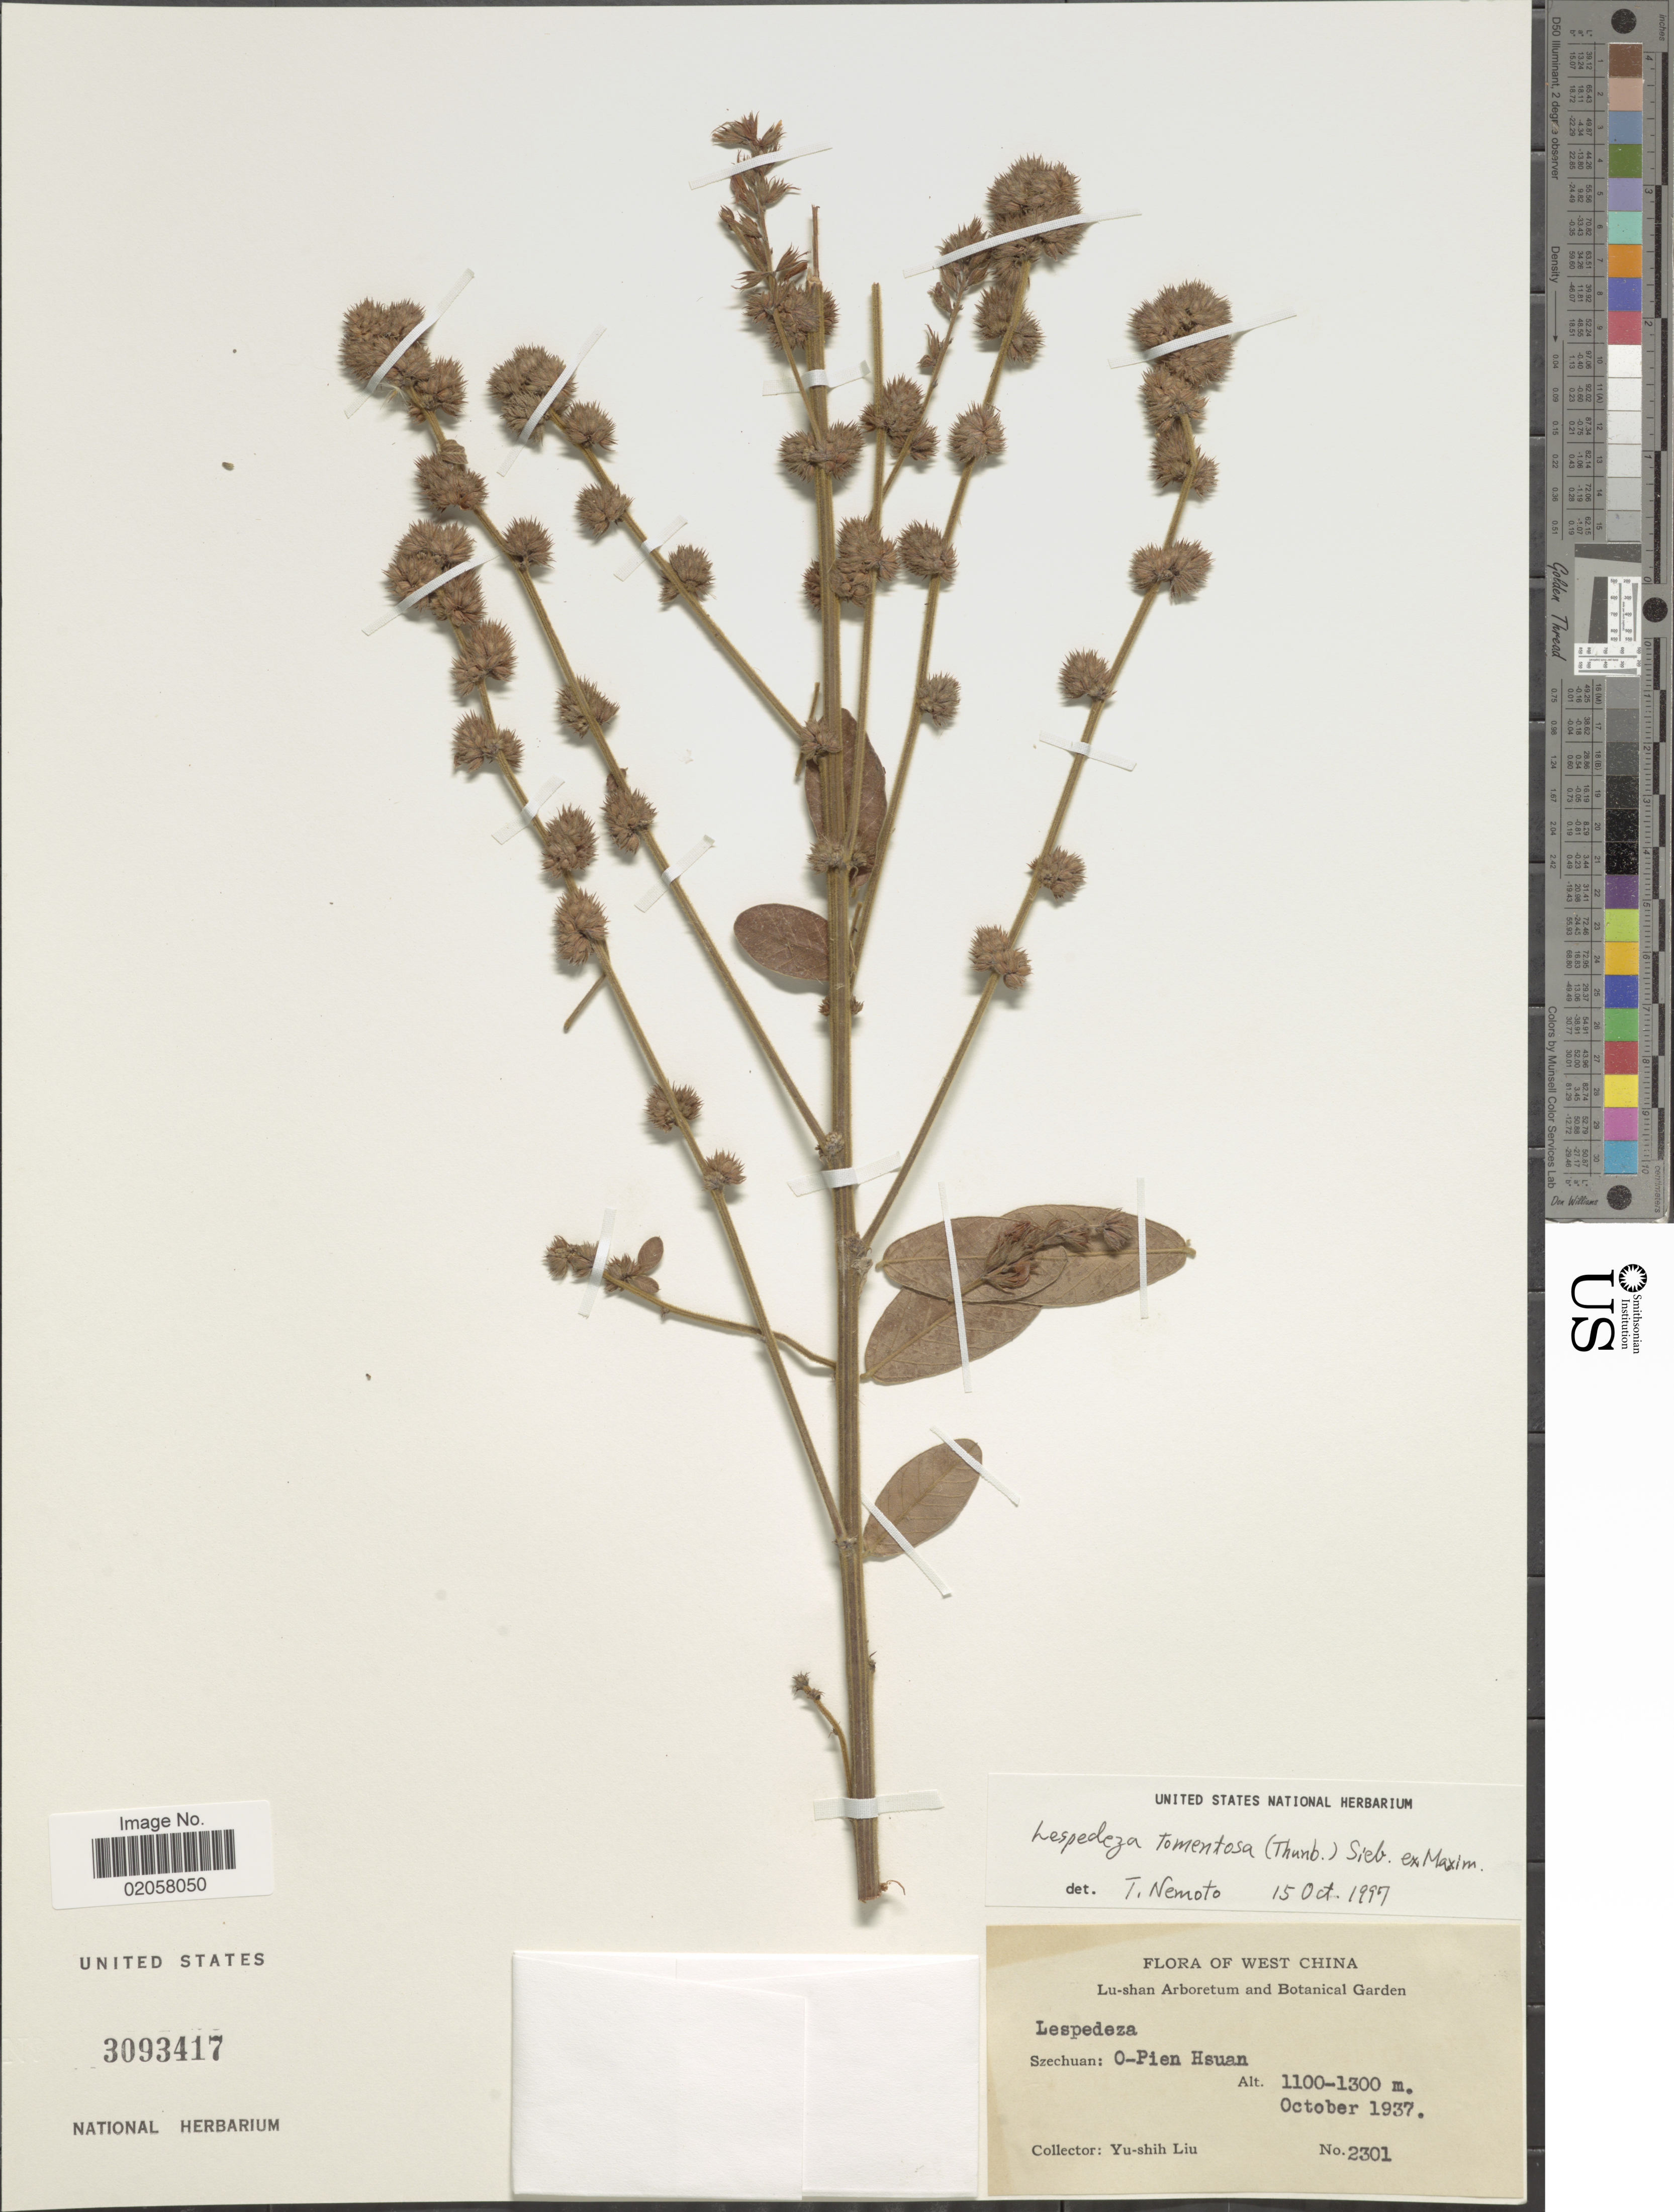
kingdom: Plantae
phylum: Tracheophyta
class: Magnoliopsida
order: Fabales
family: Fabaceae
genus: Lespedeza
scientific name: Lespedeza tomentosa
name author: (Thunb.) Siebold ex Maxim.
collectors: Y.-S. Liu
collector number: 2301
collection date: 1937-10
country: China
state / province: Sichuan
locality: West China, Szechuan: O-Pien Hsuan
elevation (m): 1100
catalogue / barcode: US 3093417